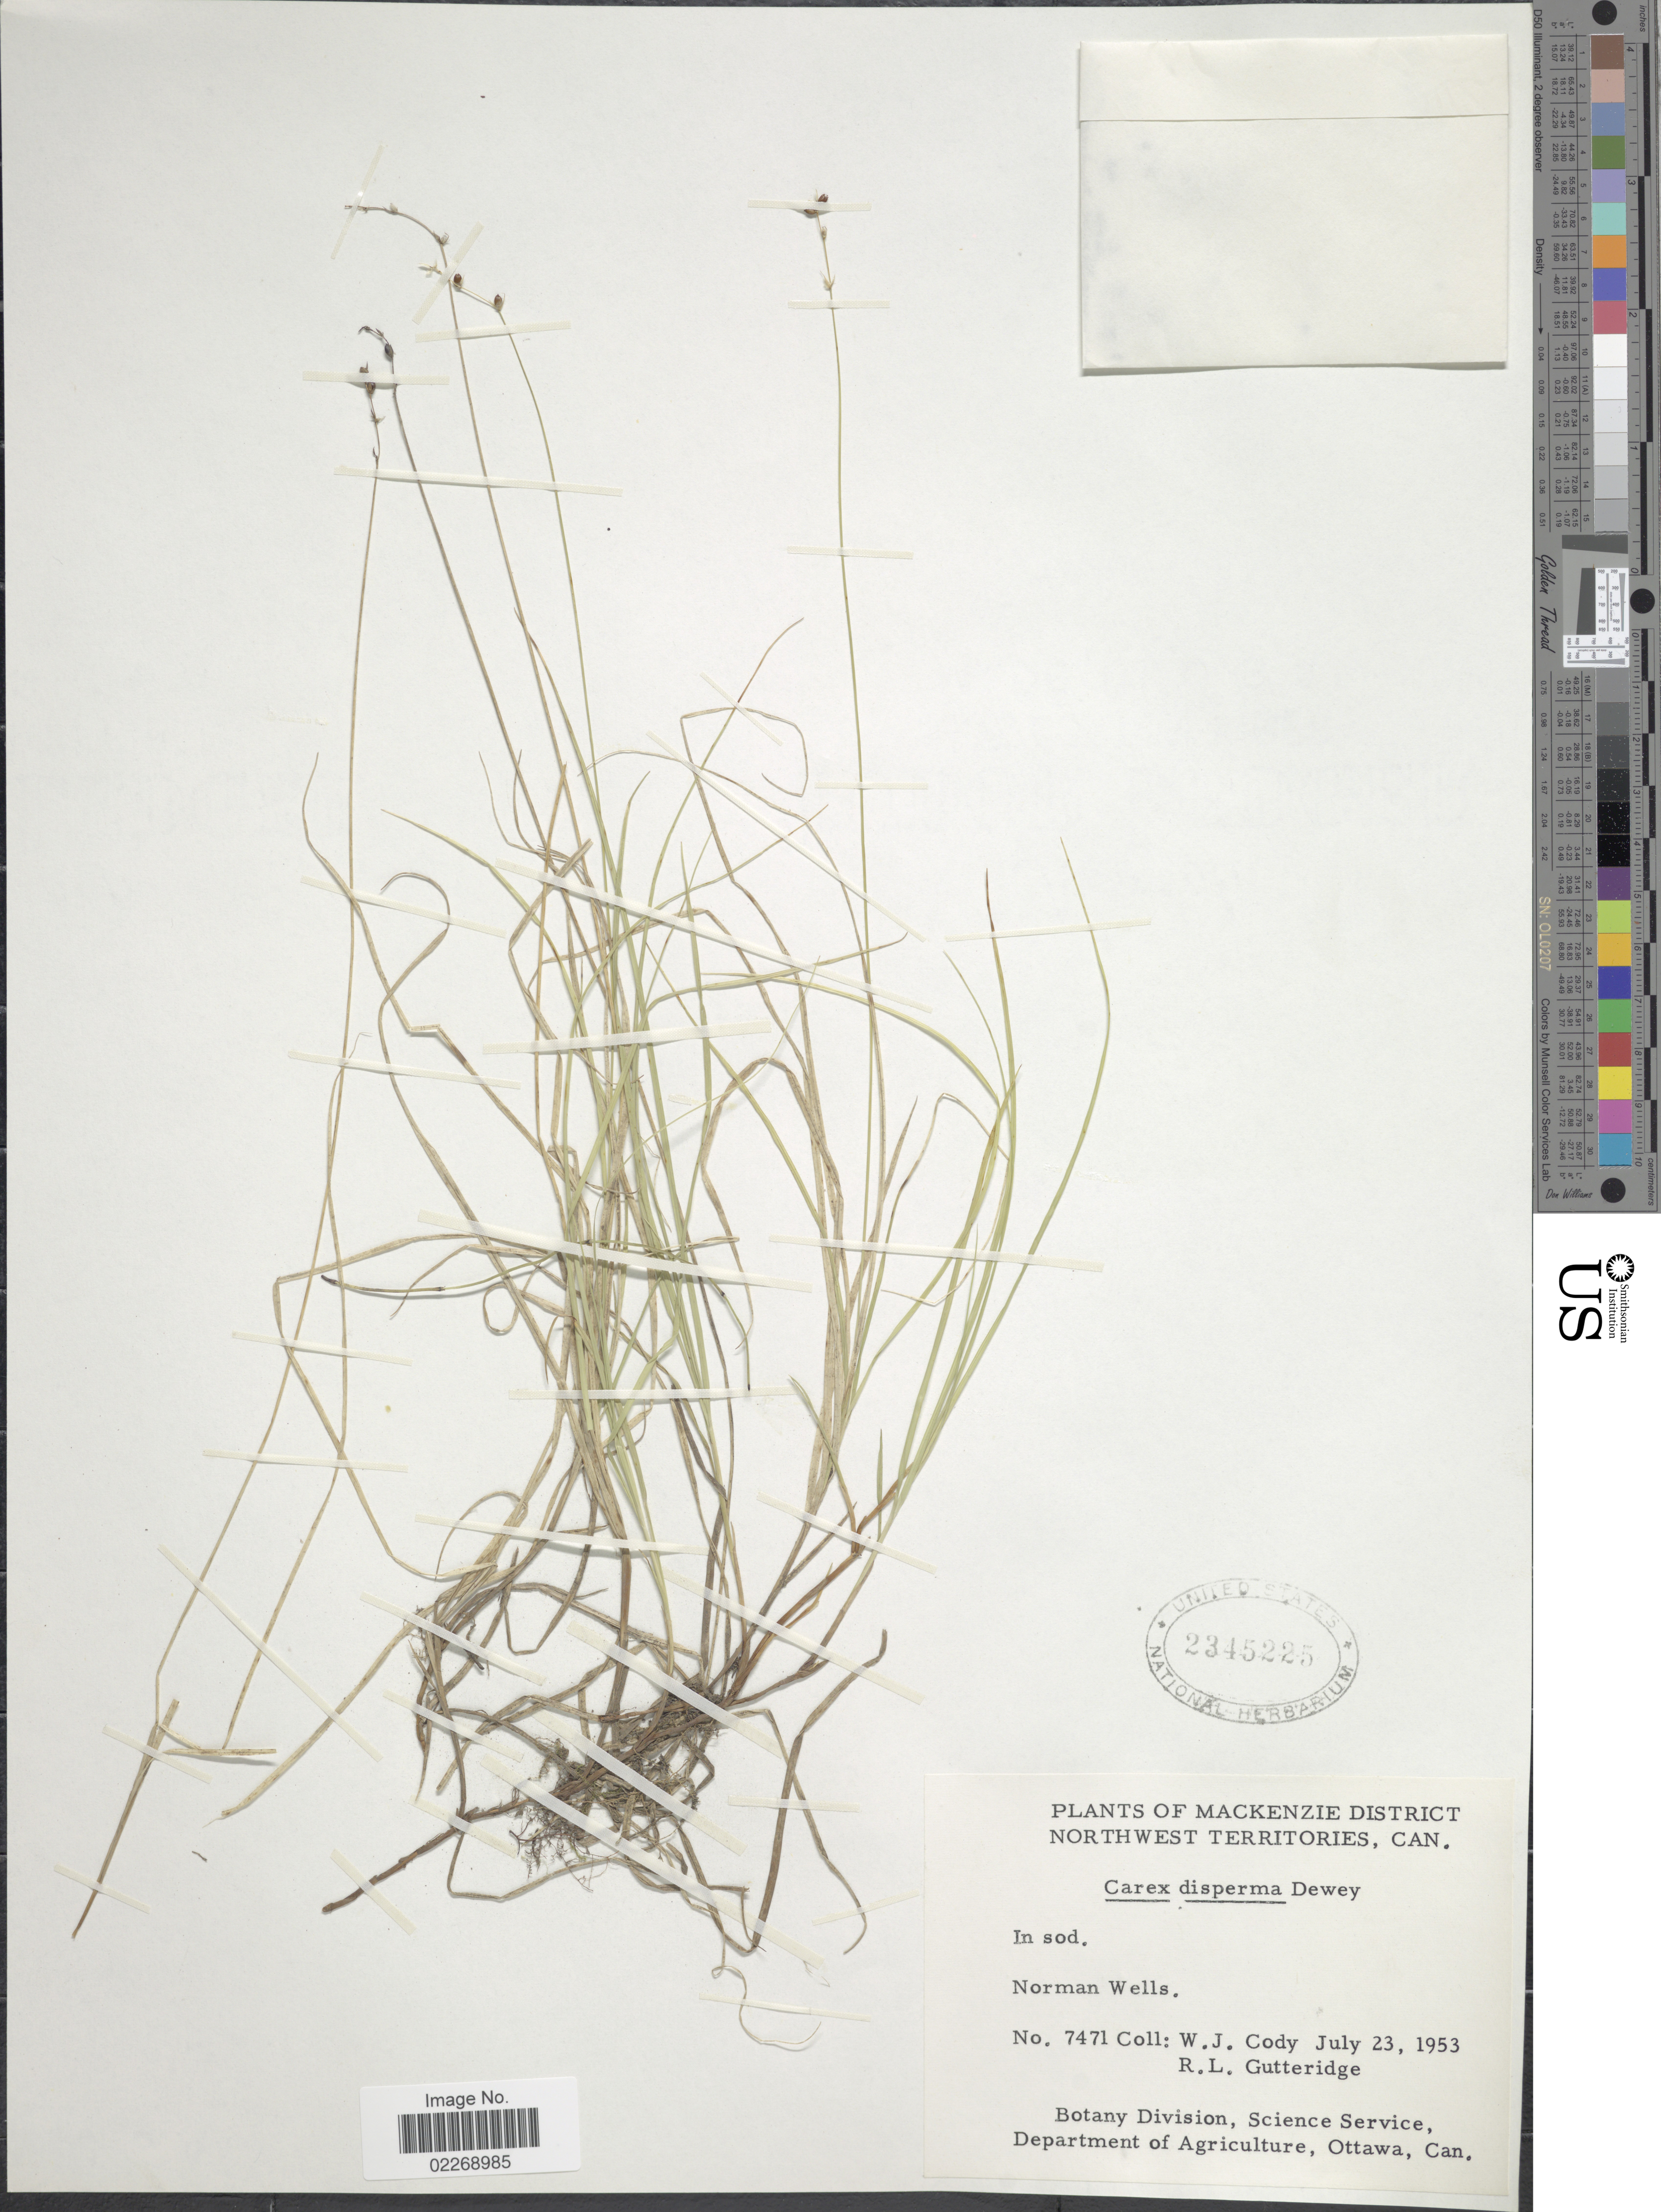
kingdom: Plantae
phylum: Tracheophyta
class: Liliopsida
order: Poales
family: Cyperaceae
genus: Carex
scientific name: Carex disperma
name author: Dewey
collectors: W. Cody & R. Gutteridge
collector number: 7471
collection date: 1953-07-23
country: Canada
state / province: Northwest Territories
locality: Mackenzie District, In sod, Norman Wells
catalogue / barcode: US 2345225